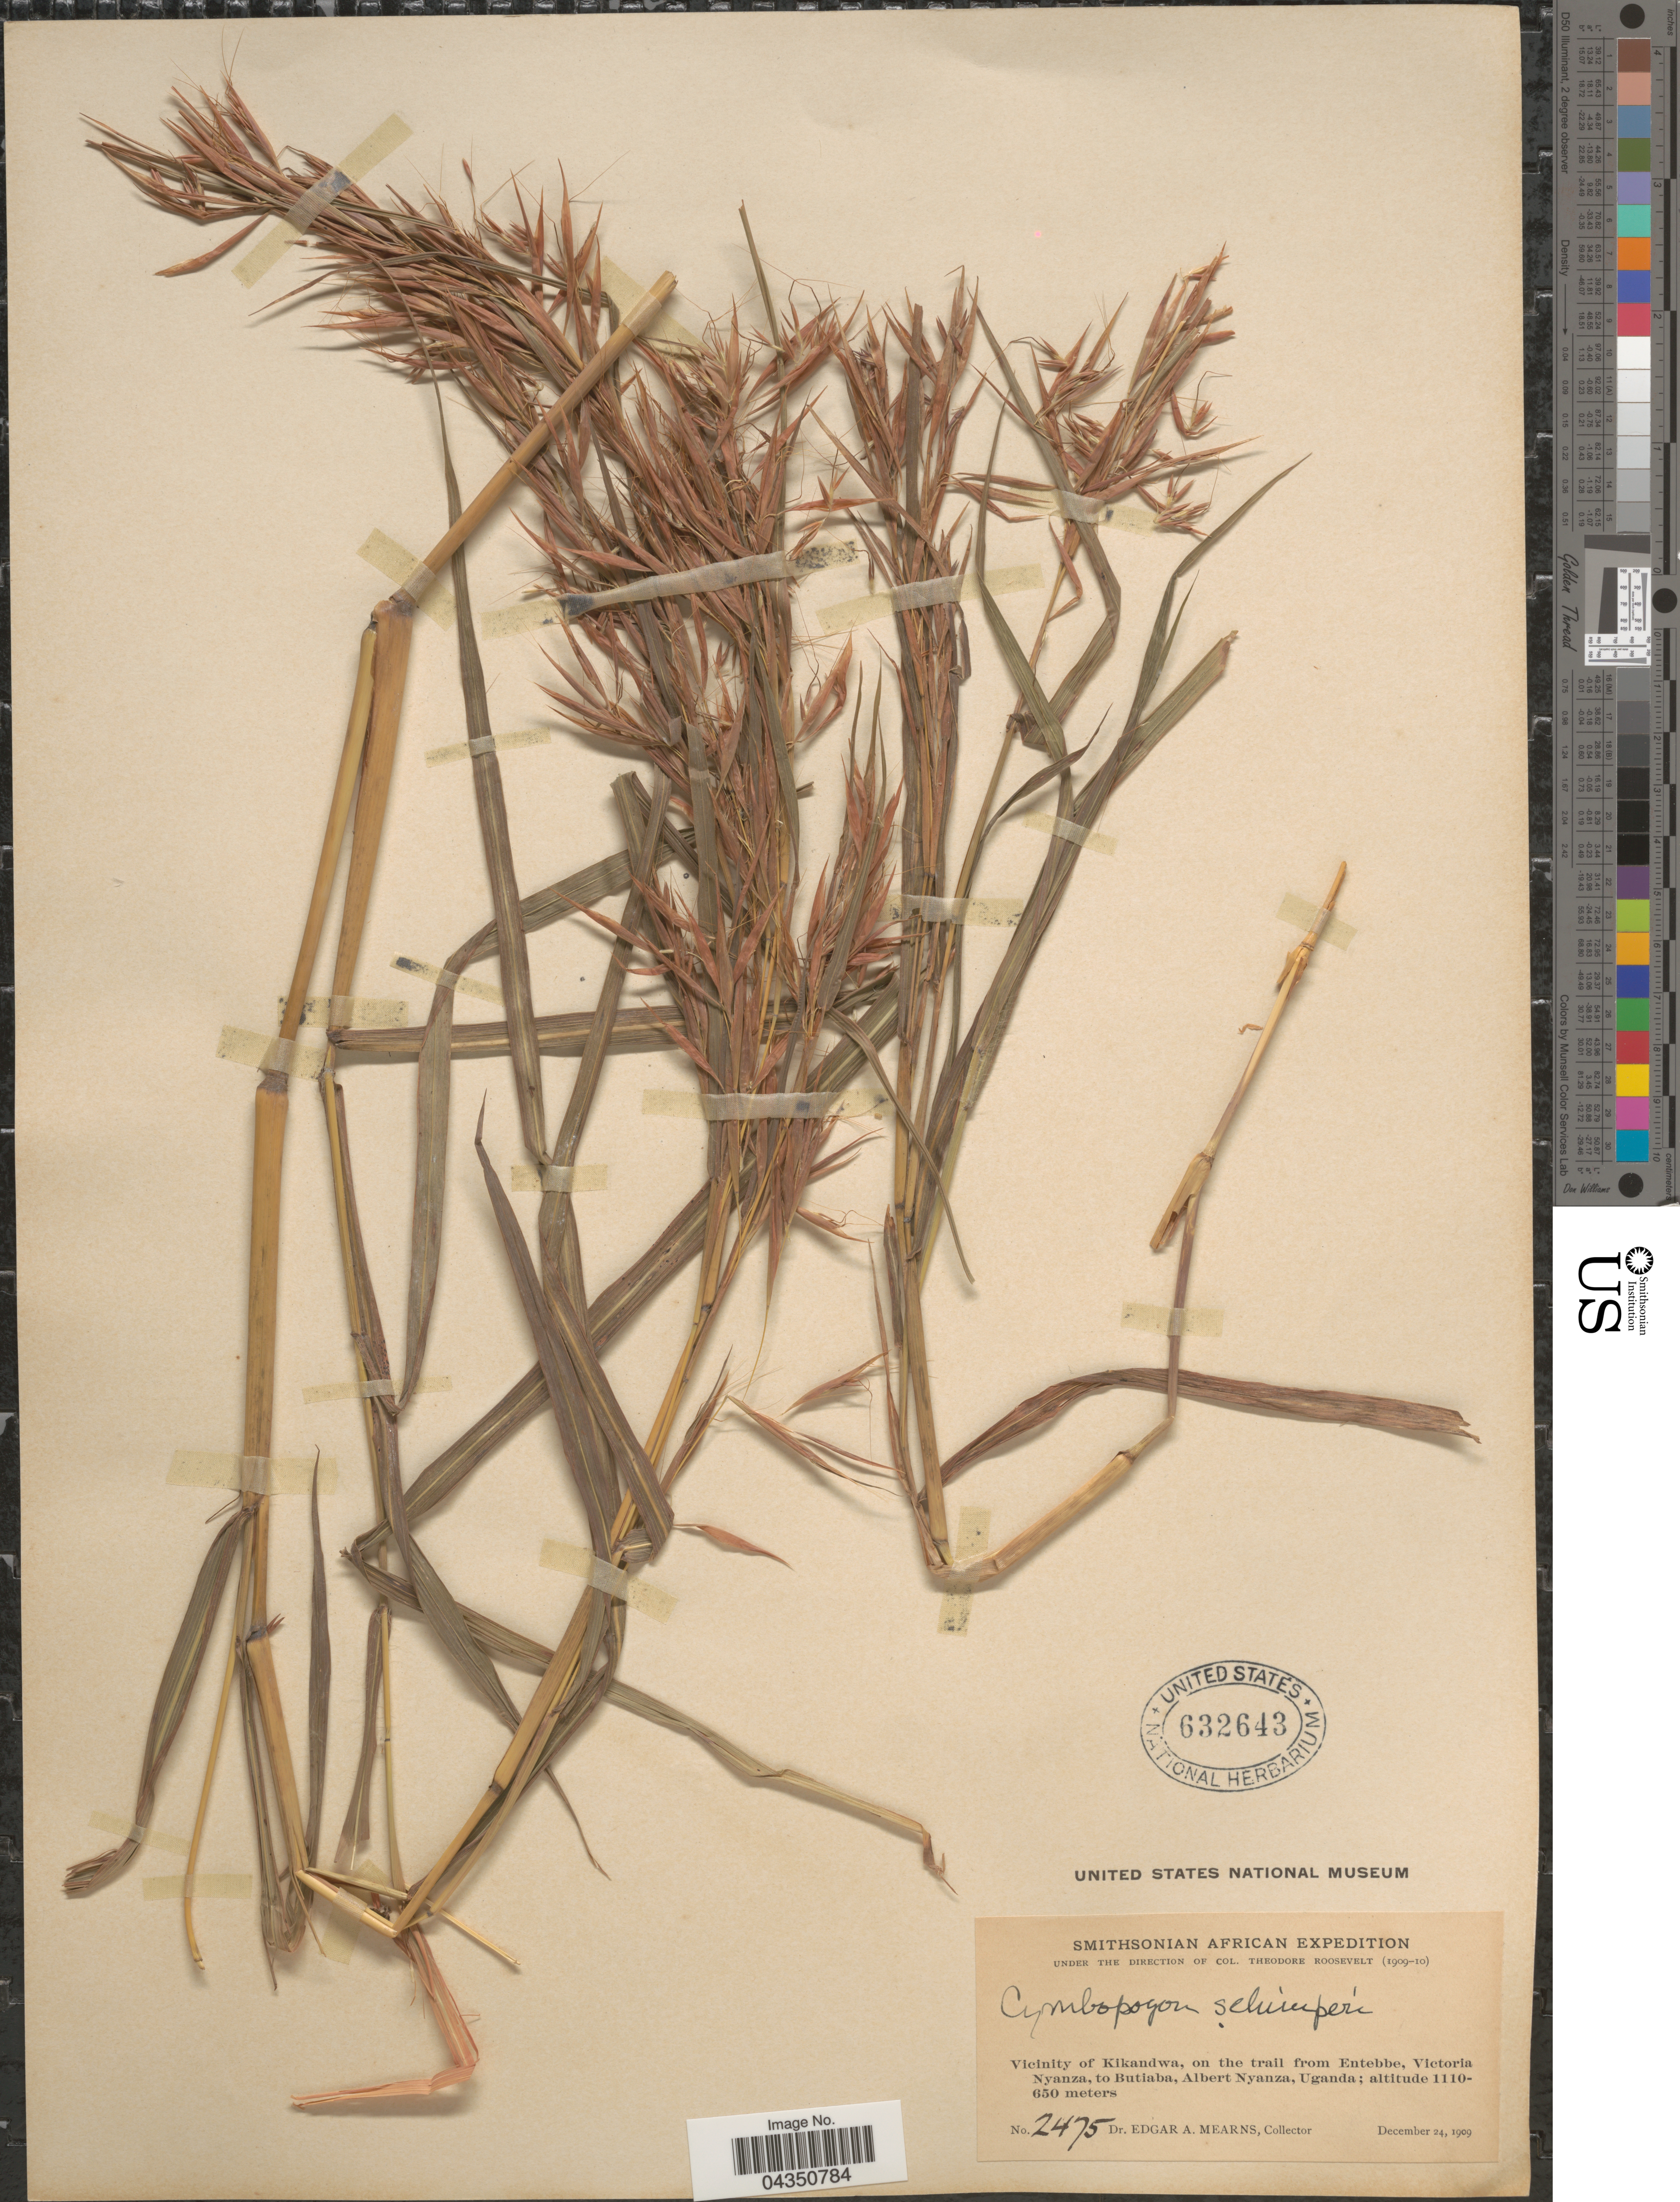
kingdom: Plantae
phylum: Tracheophyta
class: Liliopsida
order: Poales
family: Poaceae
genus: Cymbopogon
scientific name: Cymbopogon sp.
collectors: E. A. Mearns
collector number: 2475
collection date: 1909-12-24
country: Uganda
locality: Smithsonian African Expedition. Vicinity of Kikandwa, on the trail from Entebbe, Victoria Nyanza, to Butiaba, Albert Nyanza.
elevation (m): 650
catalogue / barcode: US 632643